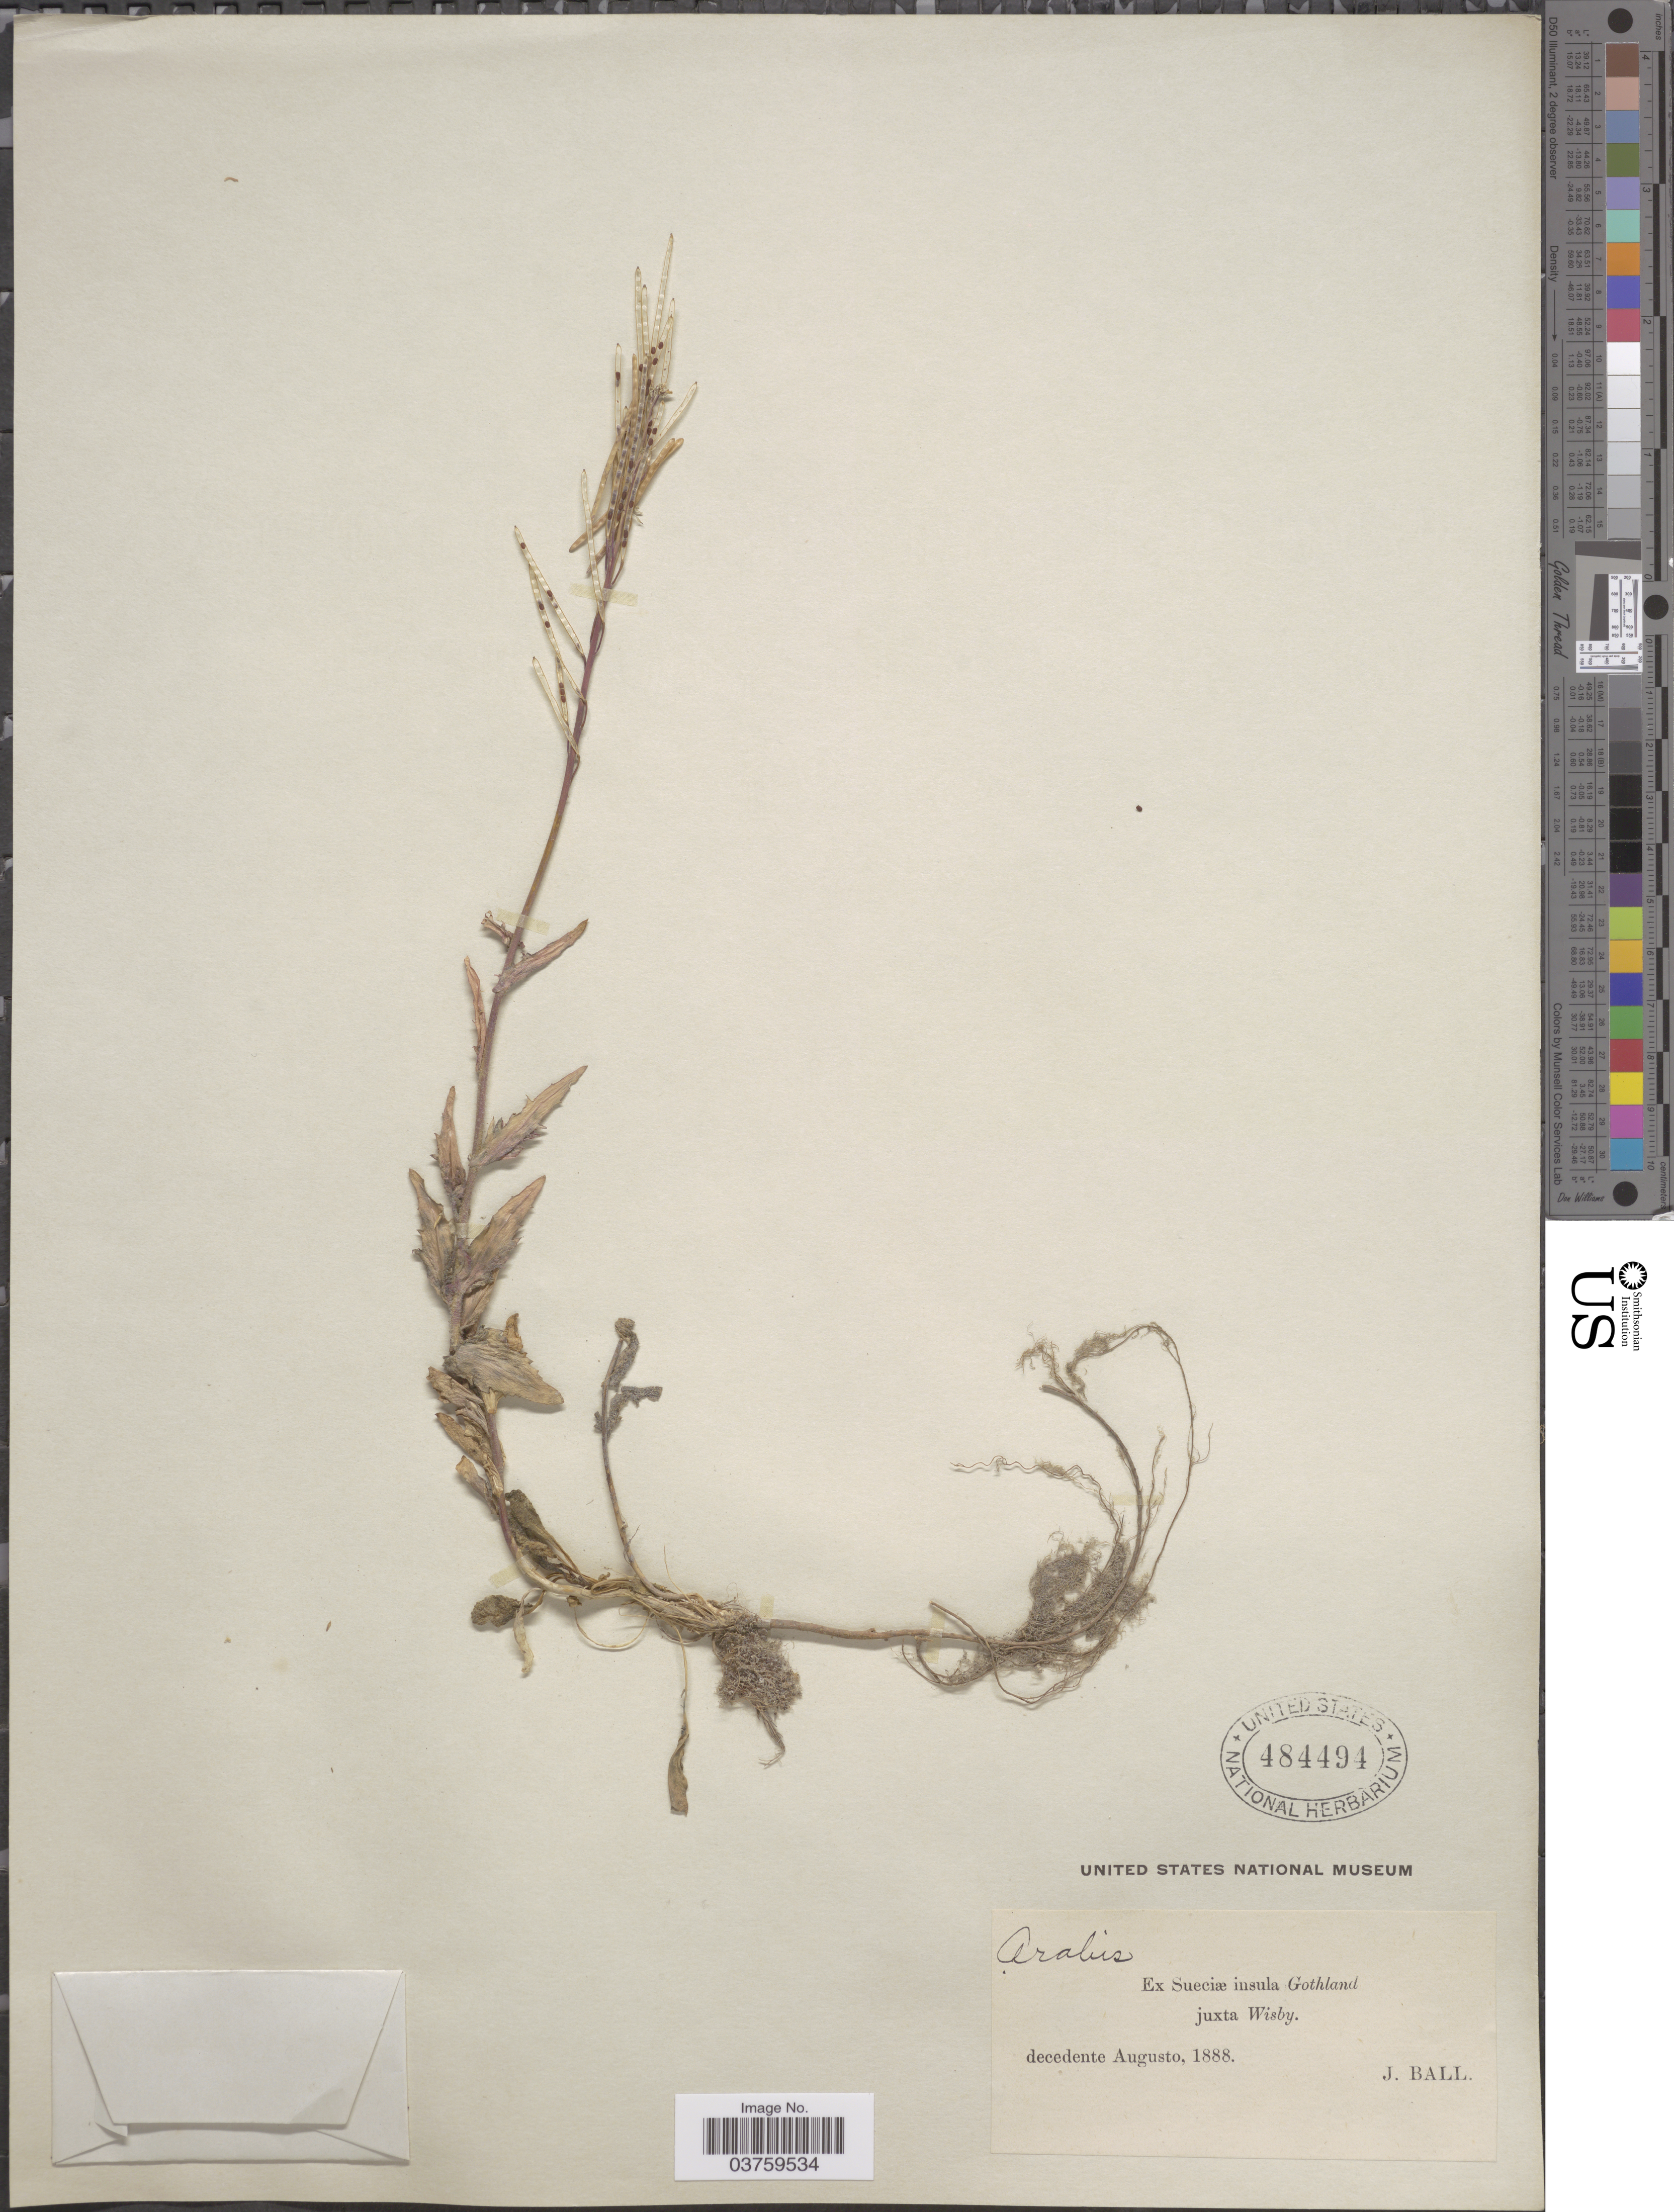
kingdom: Plantae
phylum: Tracheophyta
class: Magnoliopsida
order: Brassicales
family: Brassicaceae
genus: Arabis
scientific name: Arabis sp.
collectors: J. Ball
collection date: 1888-08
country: Sweden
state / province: Gotland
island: Gotland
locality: Ex Sueciæ insula Gothland juxta Wisby.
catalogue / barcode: US 484494